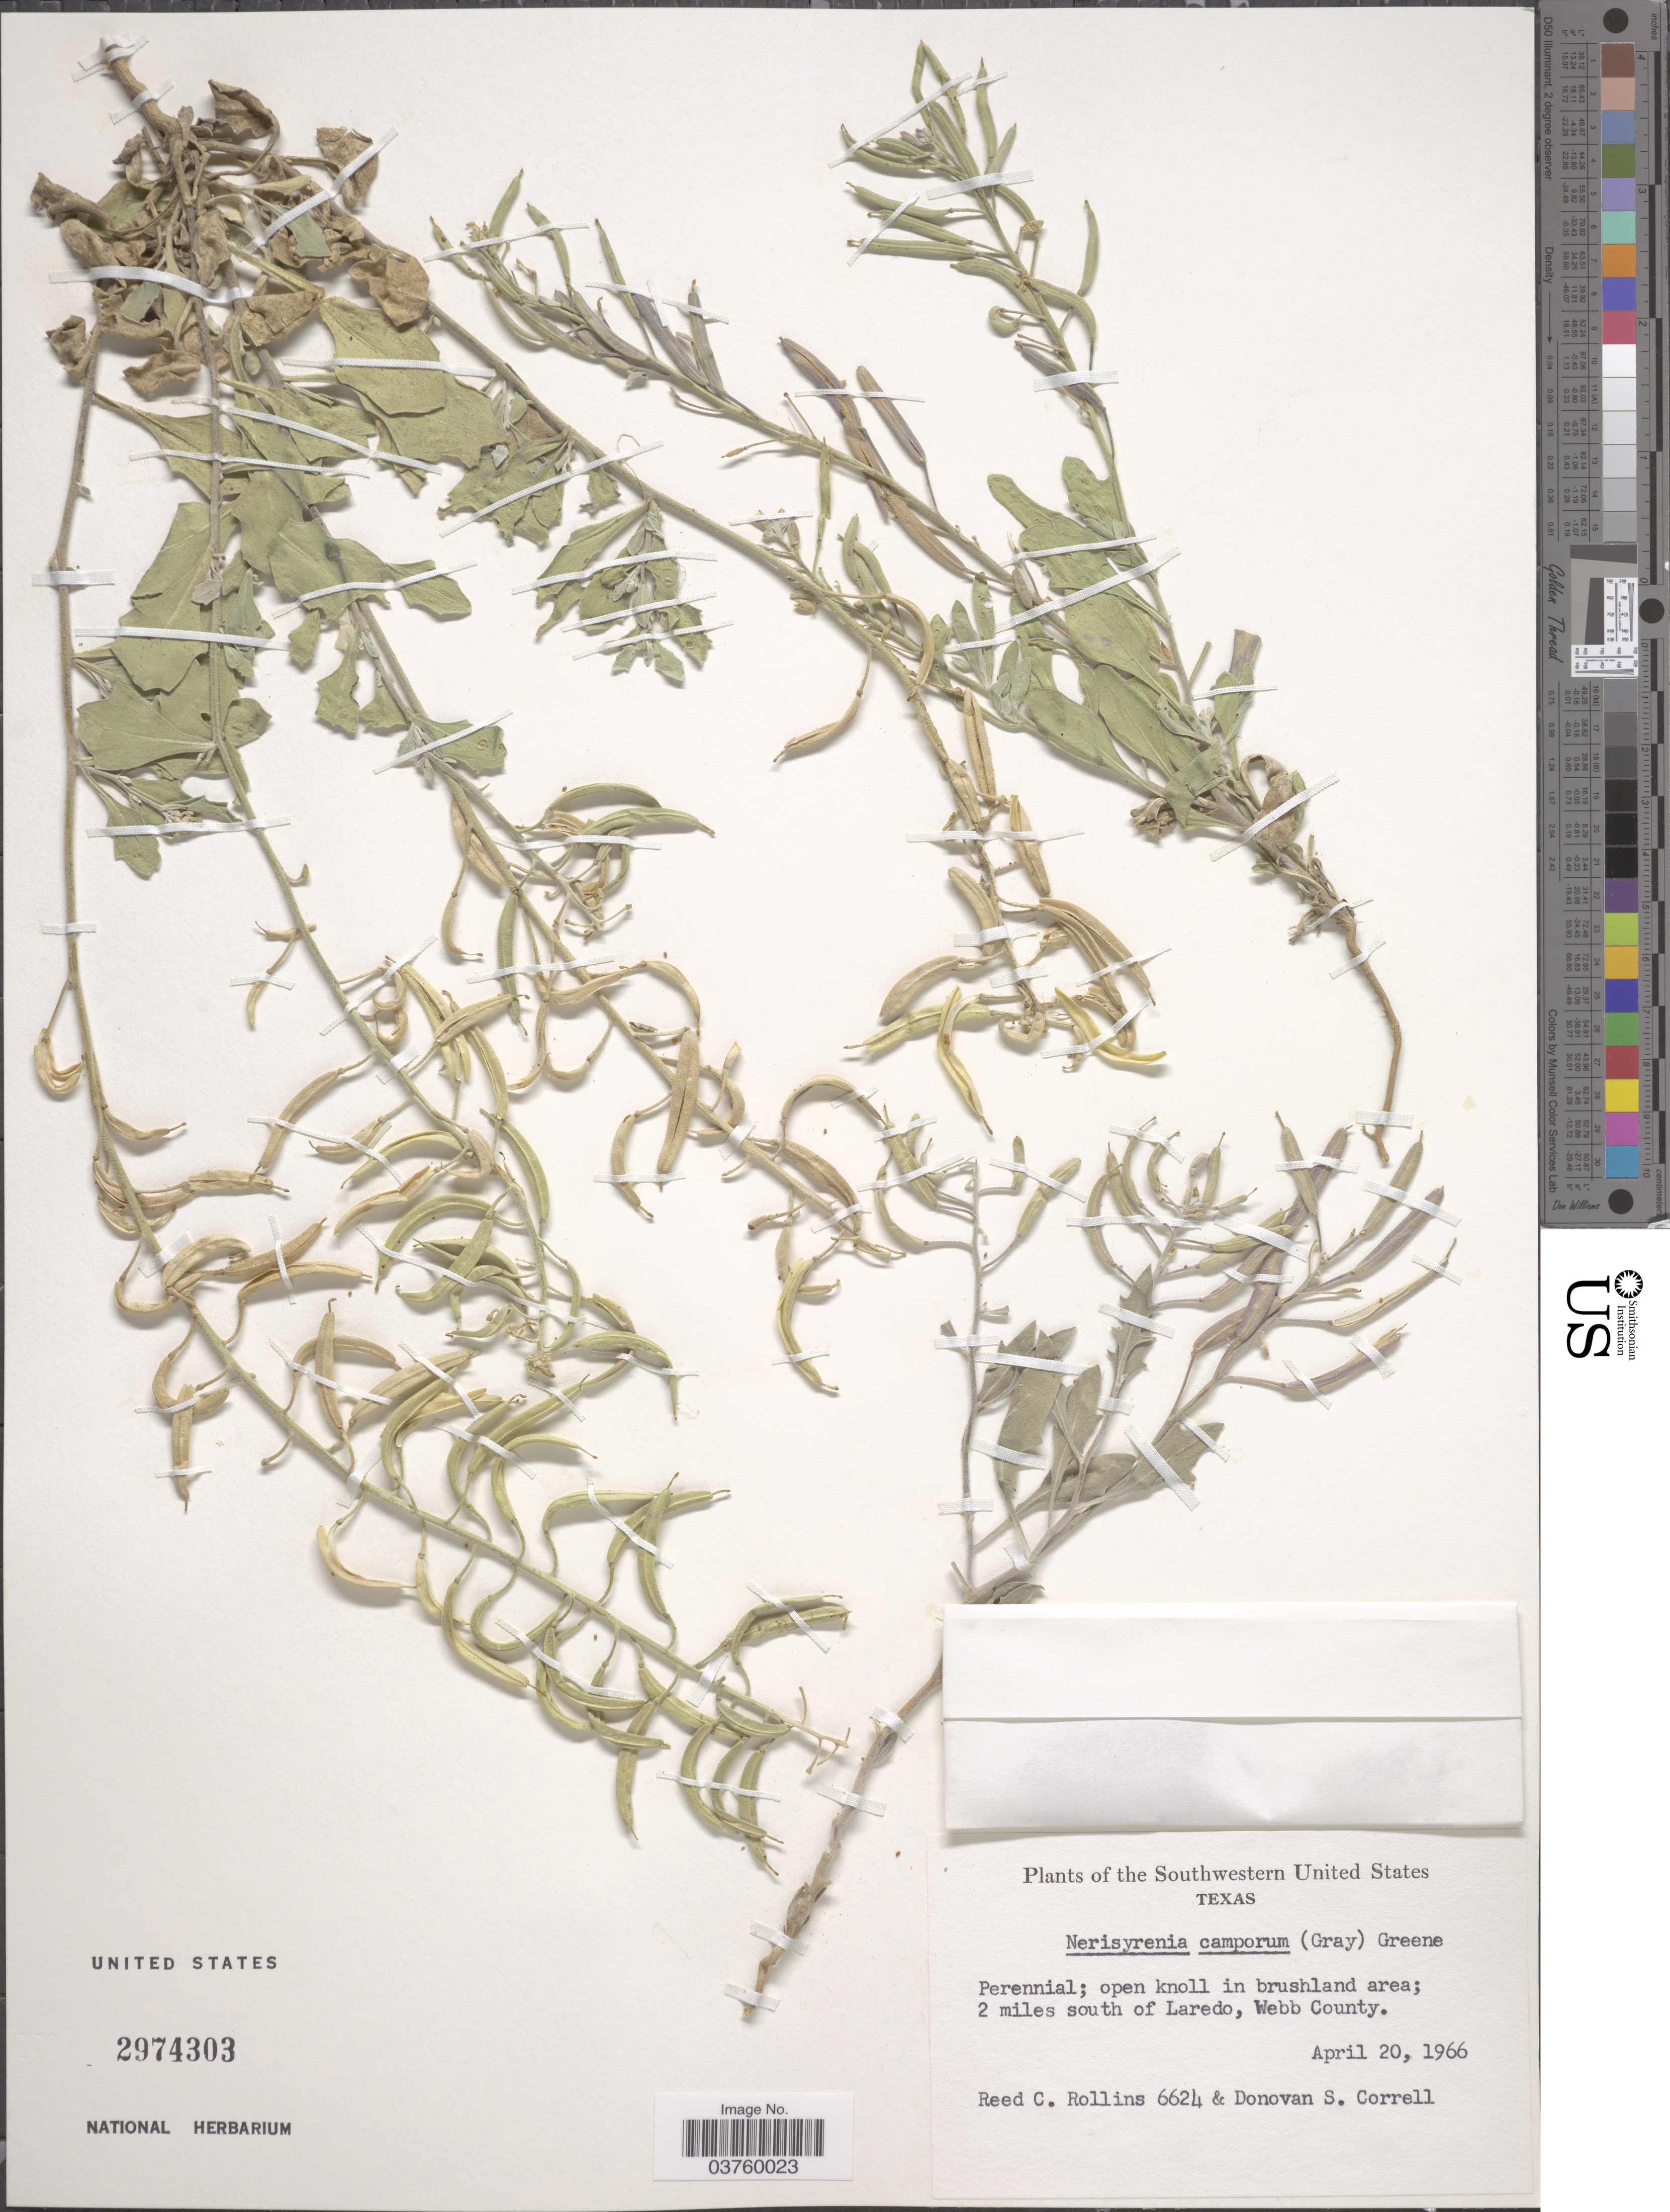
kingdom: Plantae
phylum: Tracheophyta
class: Magnoliopsida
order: Brassicales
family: Brassicaceae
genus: Nerisyrenia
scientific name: Nerisyrenia camporum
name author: (A. Gray) Greene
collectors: R. C. Rollins & D. S. Correll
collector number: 6624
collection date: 1966-04-20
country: United States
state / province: Texas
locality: The Southwestern United States. 2 miles south of Laredo, Webb County.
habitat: open knoll in brushland area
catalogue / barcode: US 2974303